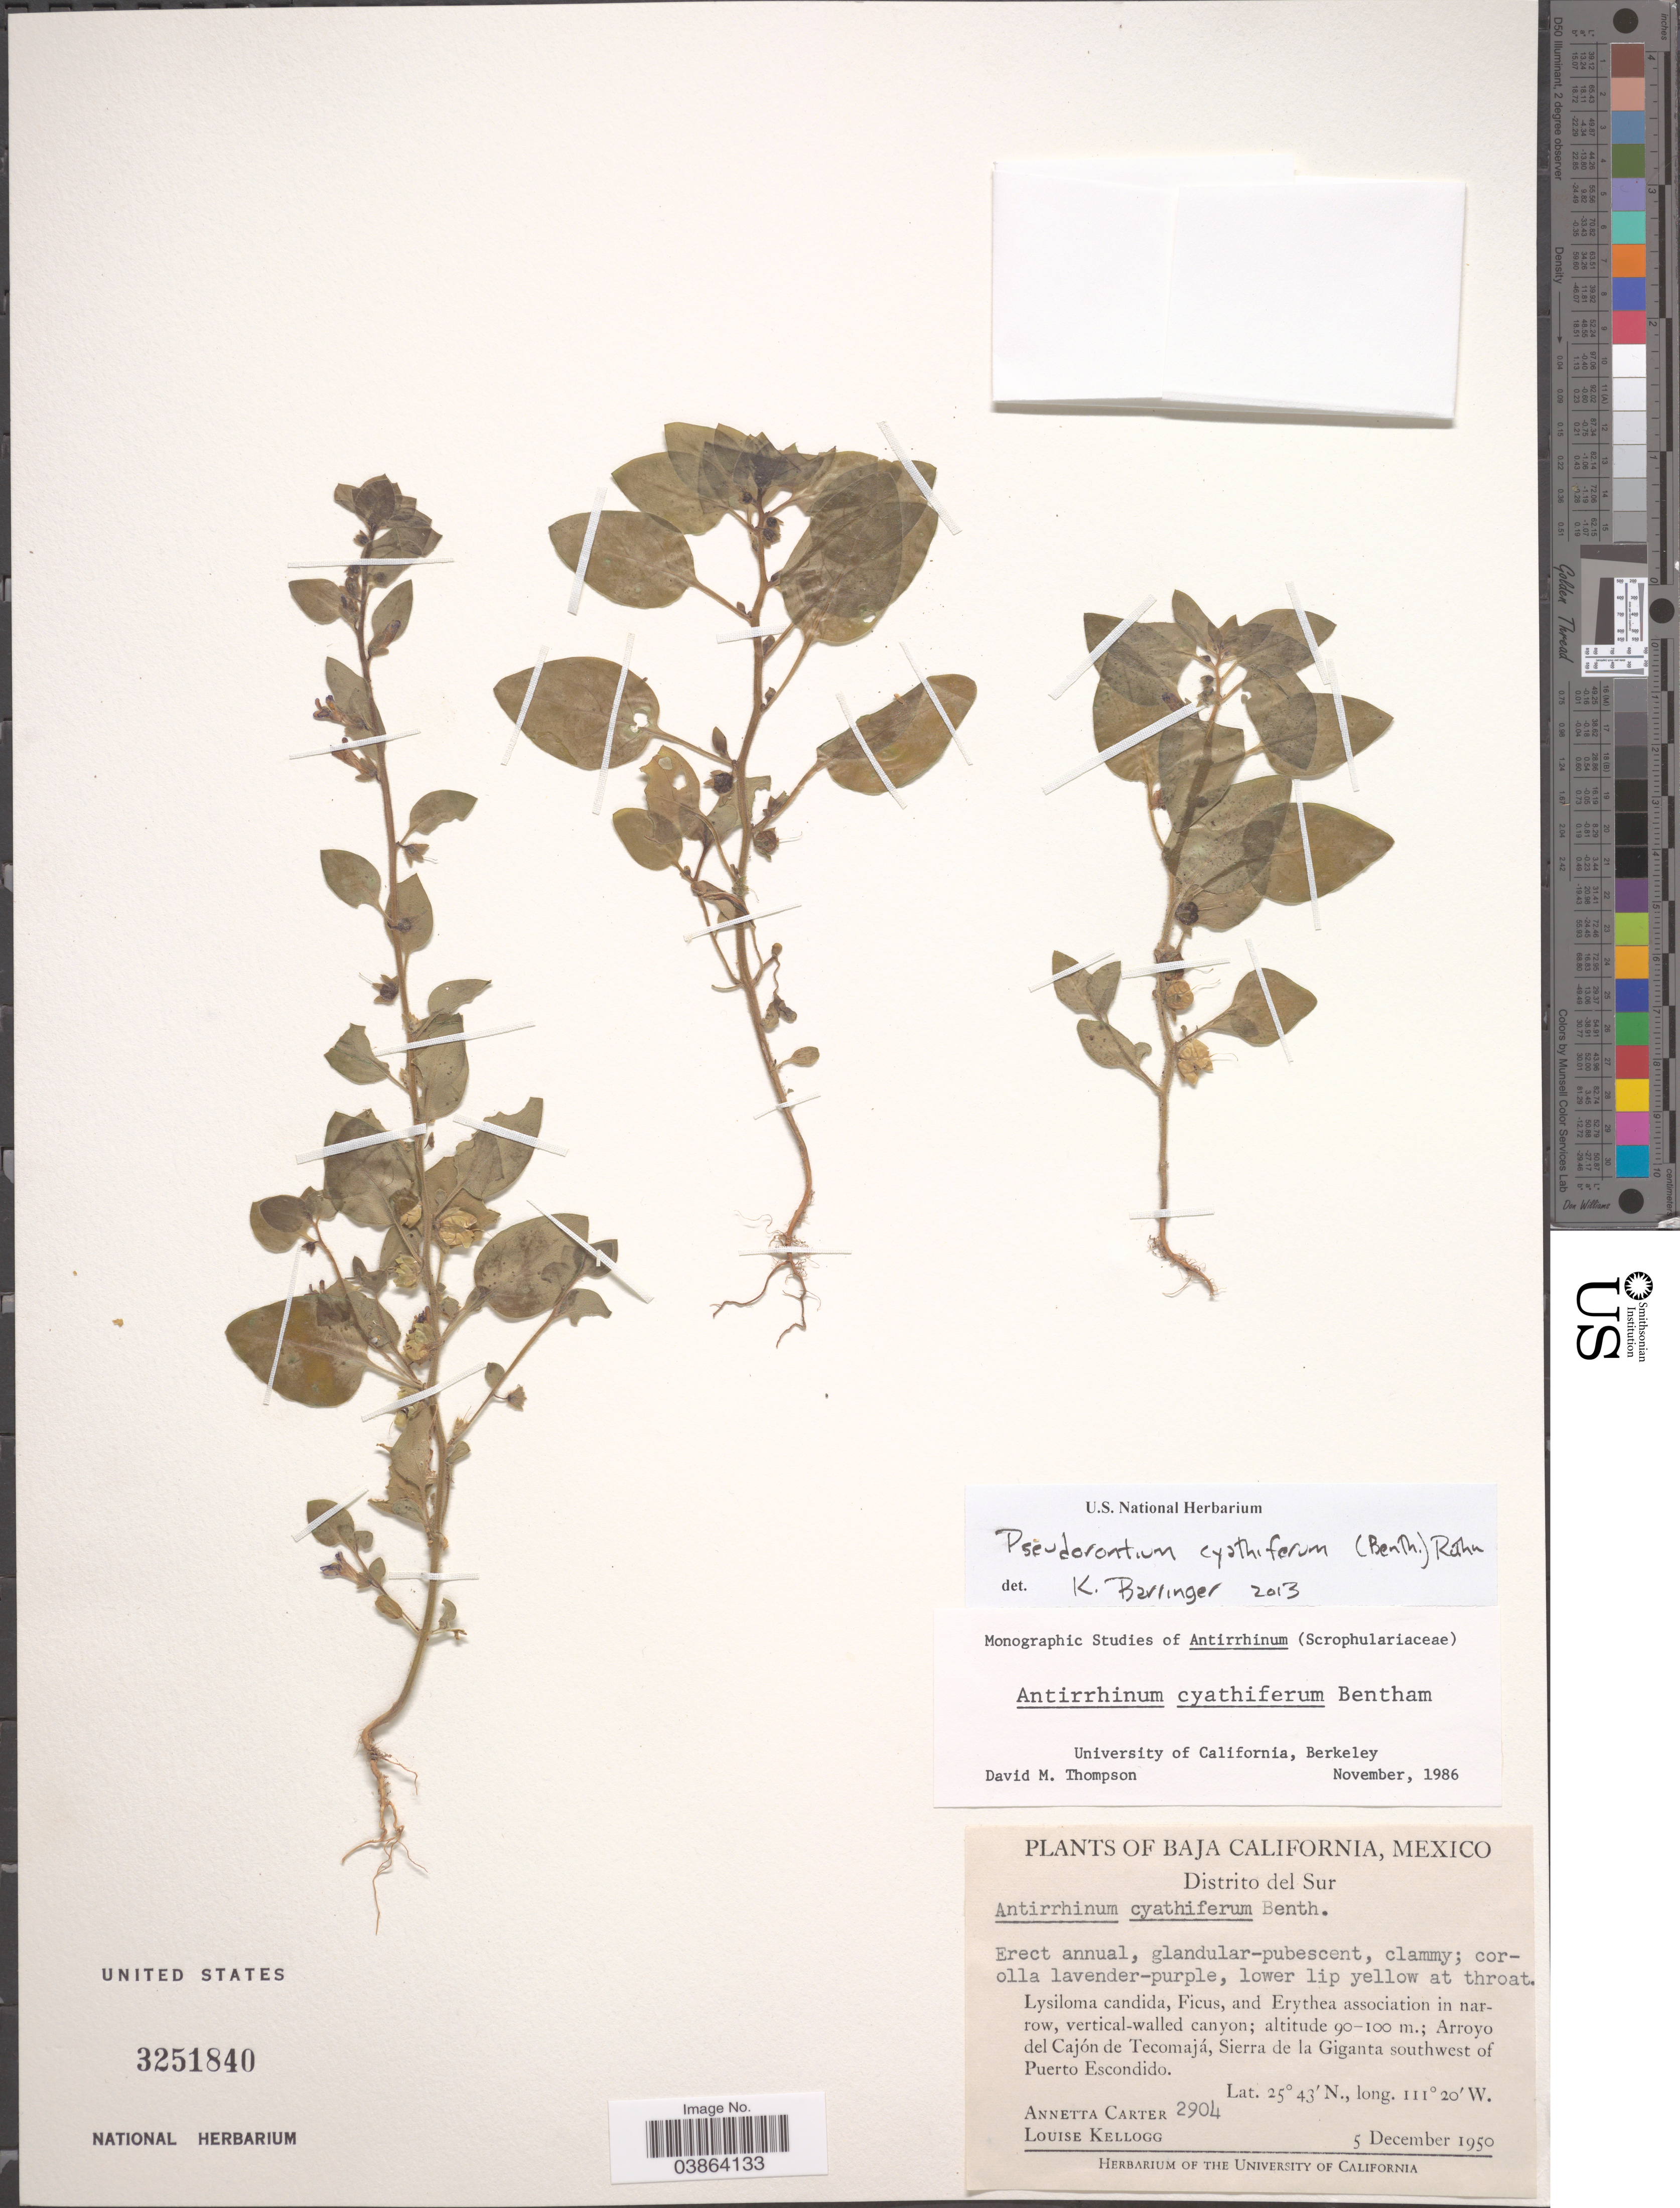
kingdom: Plantae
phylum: Tracheophyta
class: Magnoliopsida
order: Lamiales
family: Plantaginaceae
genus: Pseudorontium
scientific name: Pseudorontium cyathiferum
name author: (Benth.) Rothm.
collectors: A. Carter & L. Kellogg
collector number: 2904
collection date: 1950-12-05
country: Mexico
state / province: Baja California Sur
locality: Distrito del Sur. Arroyo del Cajón de Tecomajá, Sierra de la Giganta southwest of Puerto Escondido.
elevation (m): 90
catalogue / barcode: US 3251840